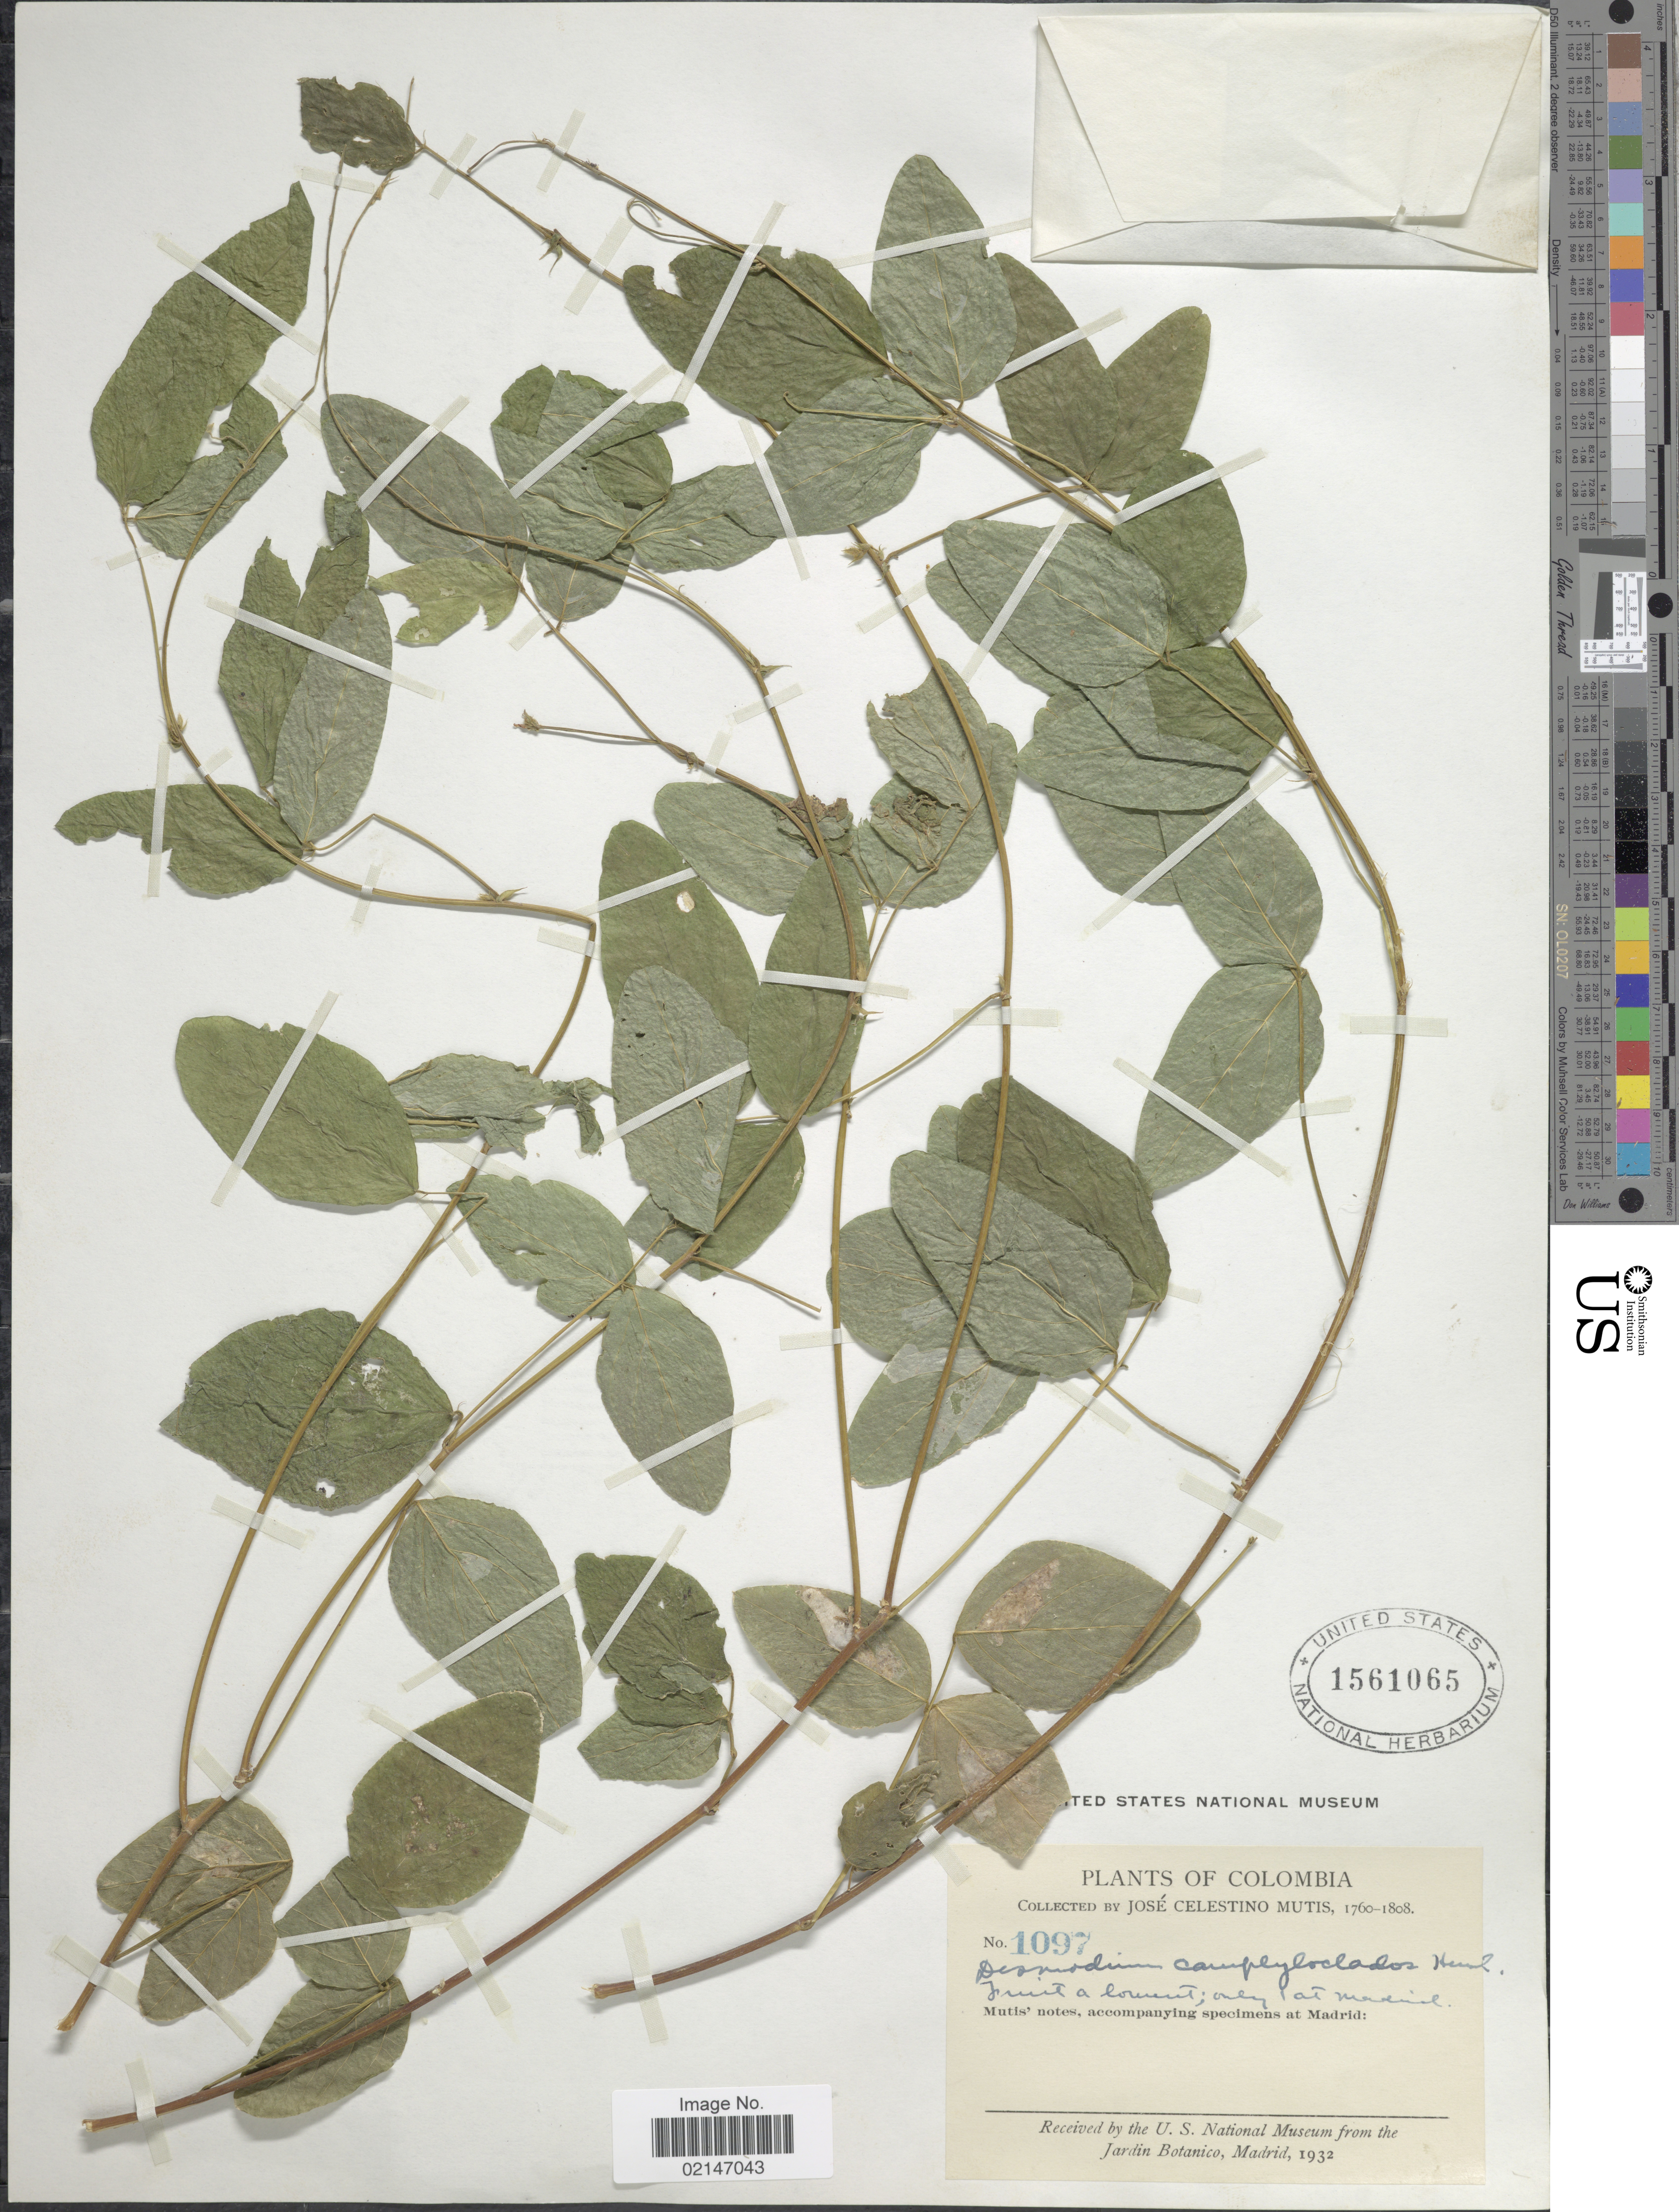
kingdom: Plantae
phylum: Tracheophyta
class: Magnoliopsida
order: Fabales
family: Fabaceae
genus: Desmodium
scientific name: Desmodium campyloclados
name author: Hemsl.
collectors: J. C. B. Mutis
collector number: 1097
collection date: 1760/1808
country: Colombia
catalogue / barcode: US 1561065